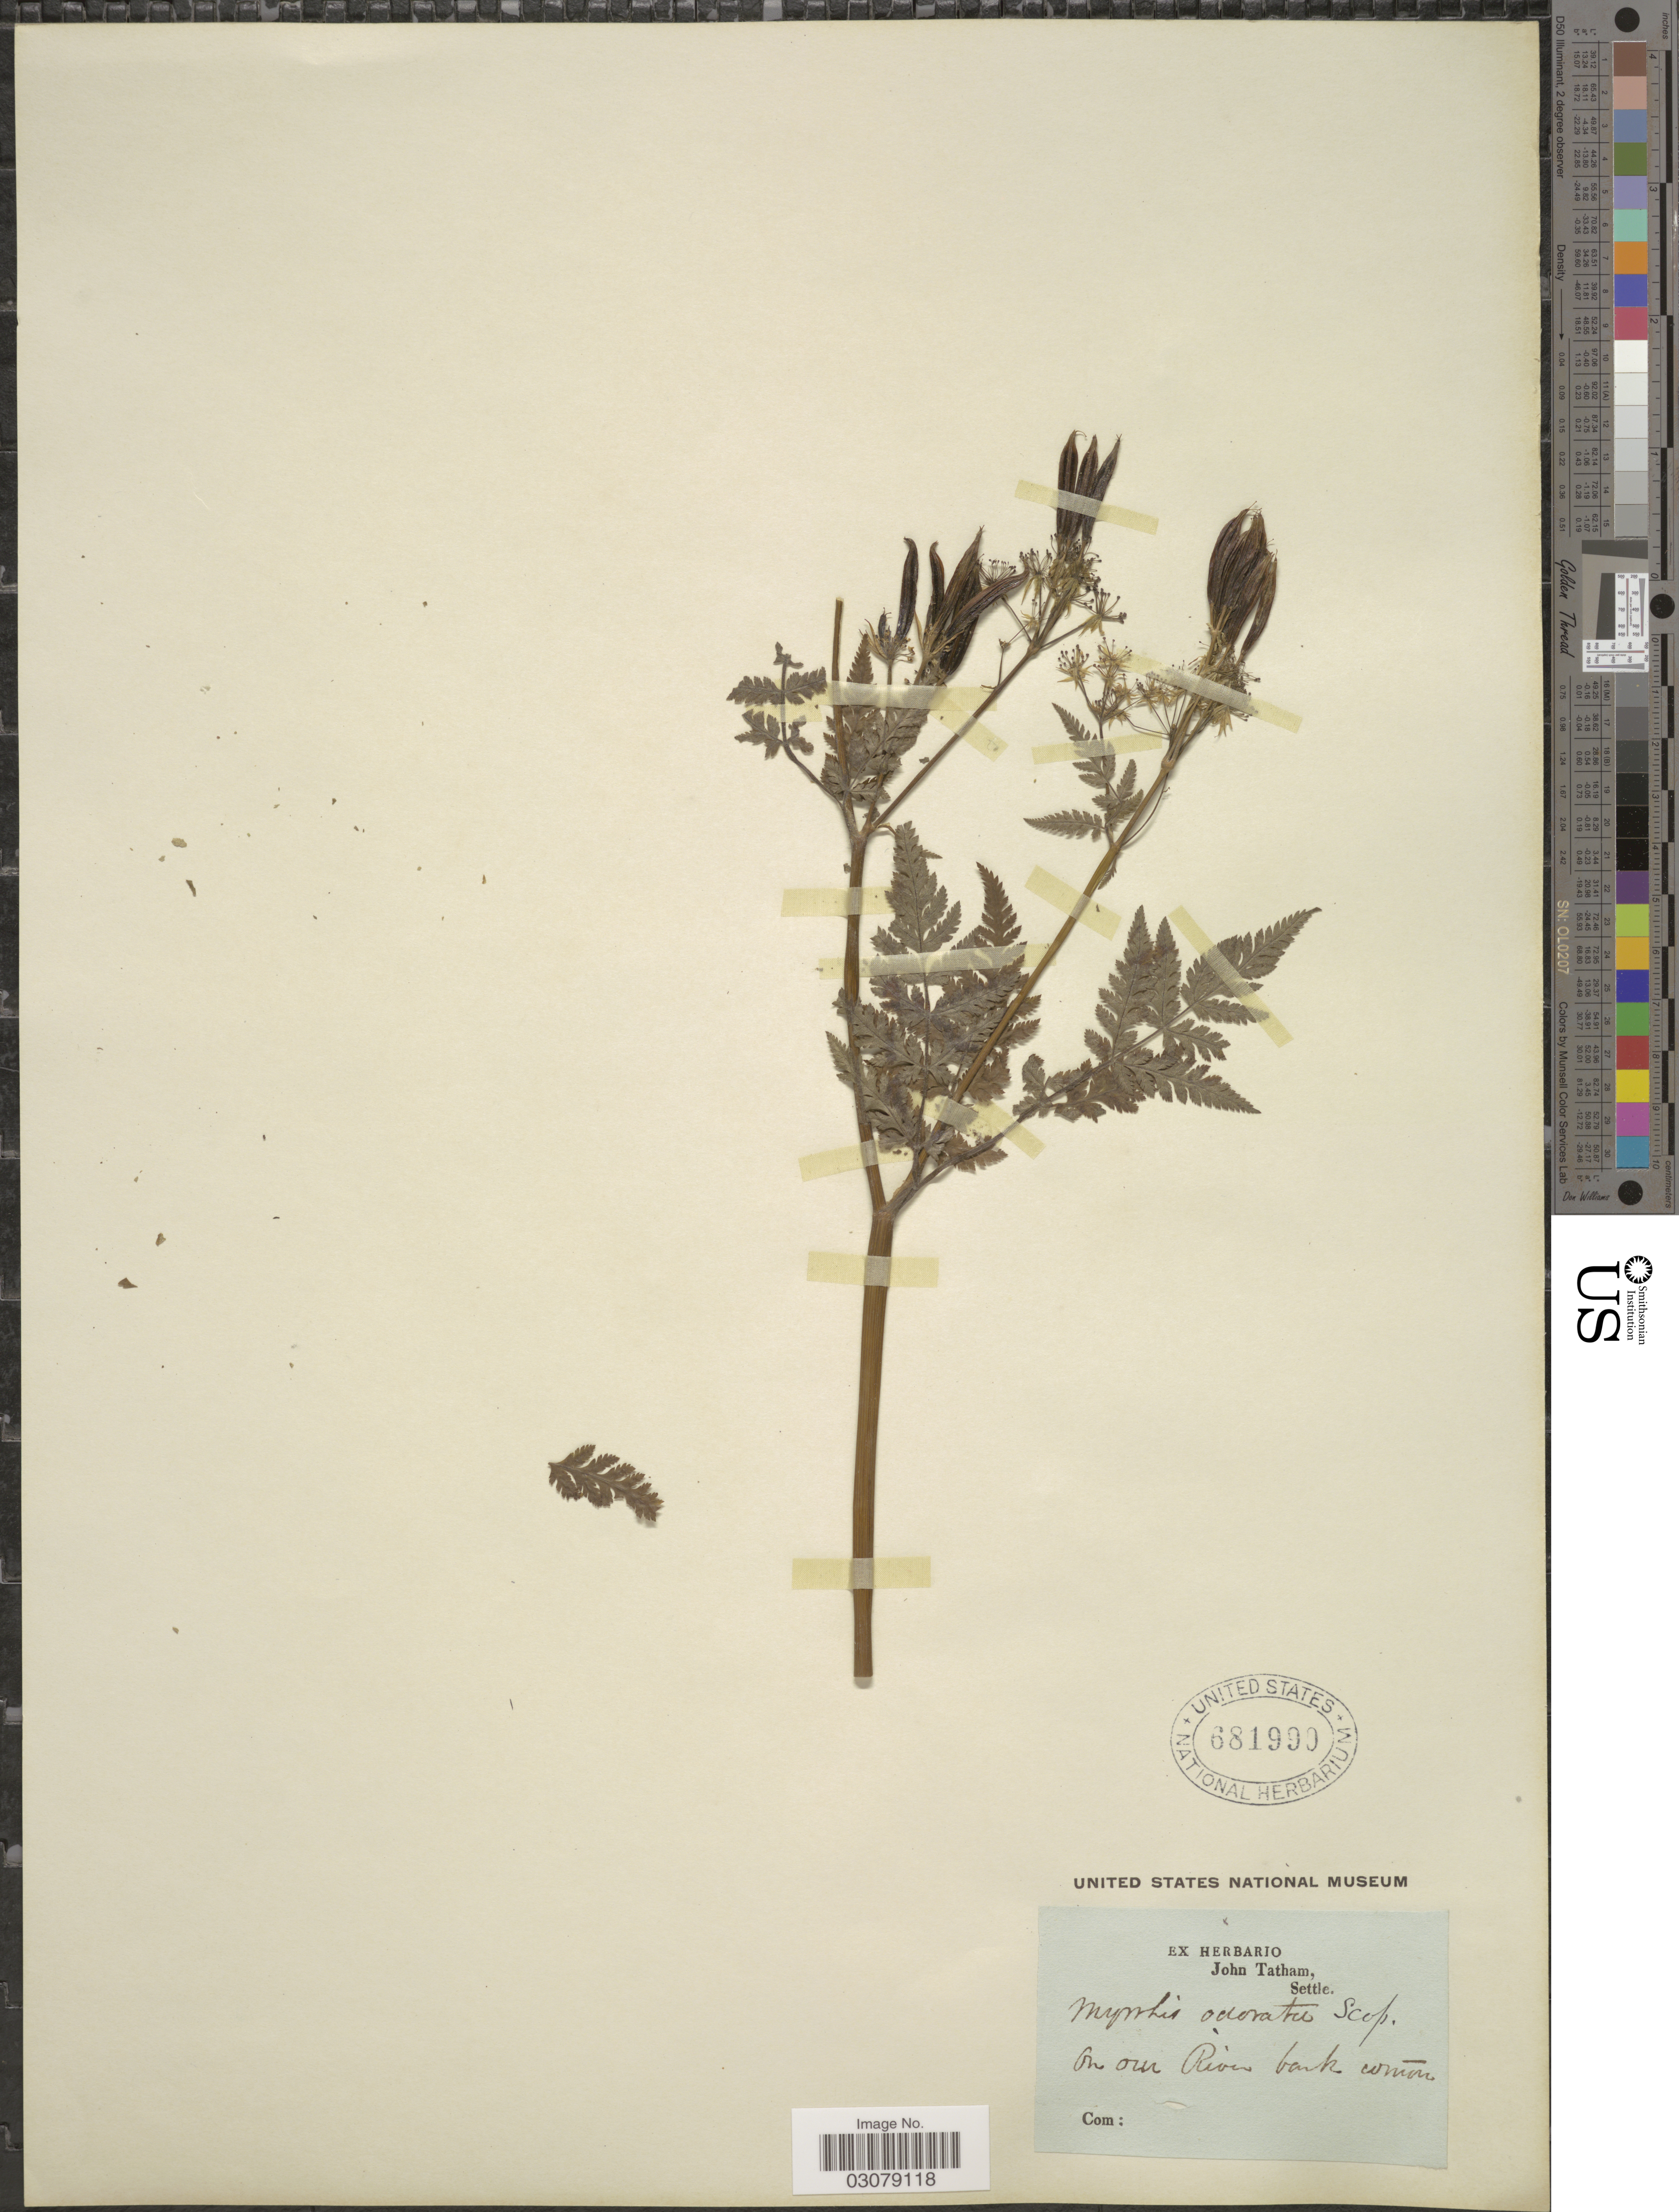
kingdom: Plantae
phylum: Tracheophyta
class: Magnoliopsida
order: Apiales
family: Apiaceae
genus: Myrrhis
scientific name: Myrrhis odorata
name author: (L.) Scop.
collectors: ex herb. John Tatham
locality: On our River bank cómon.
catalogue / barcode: US 681990